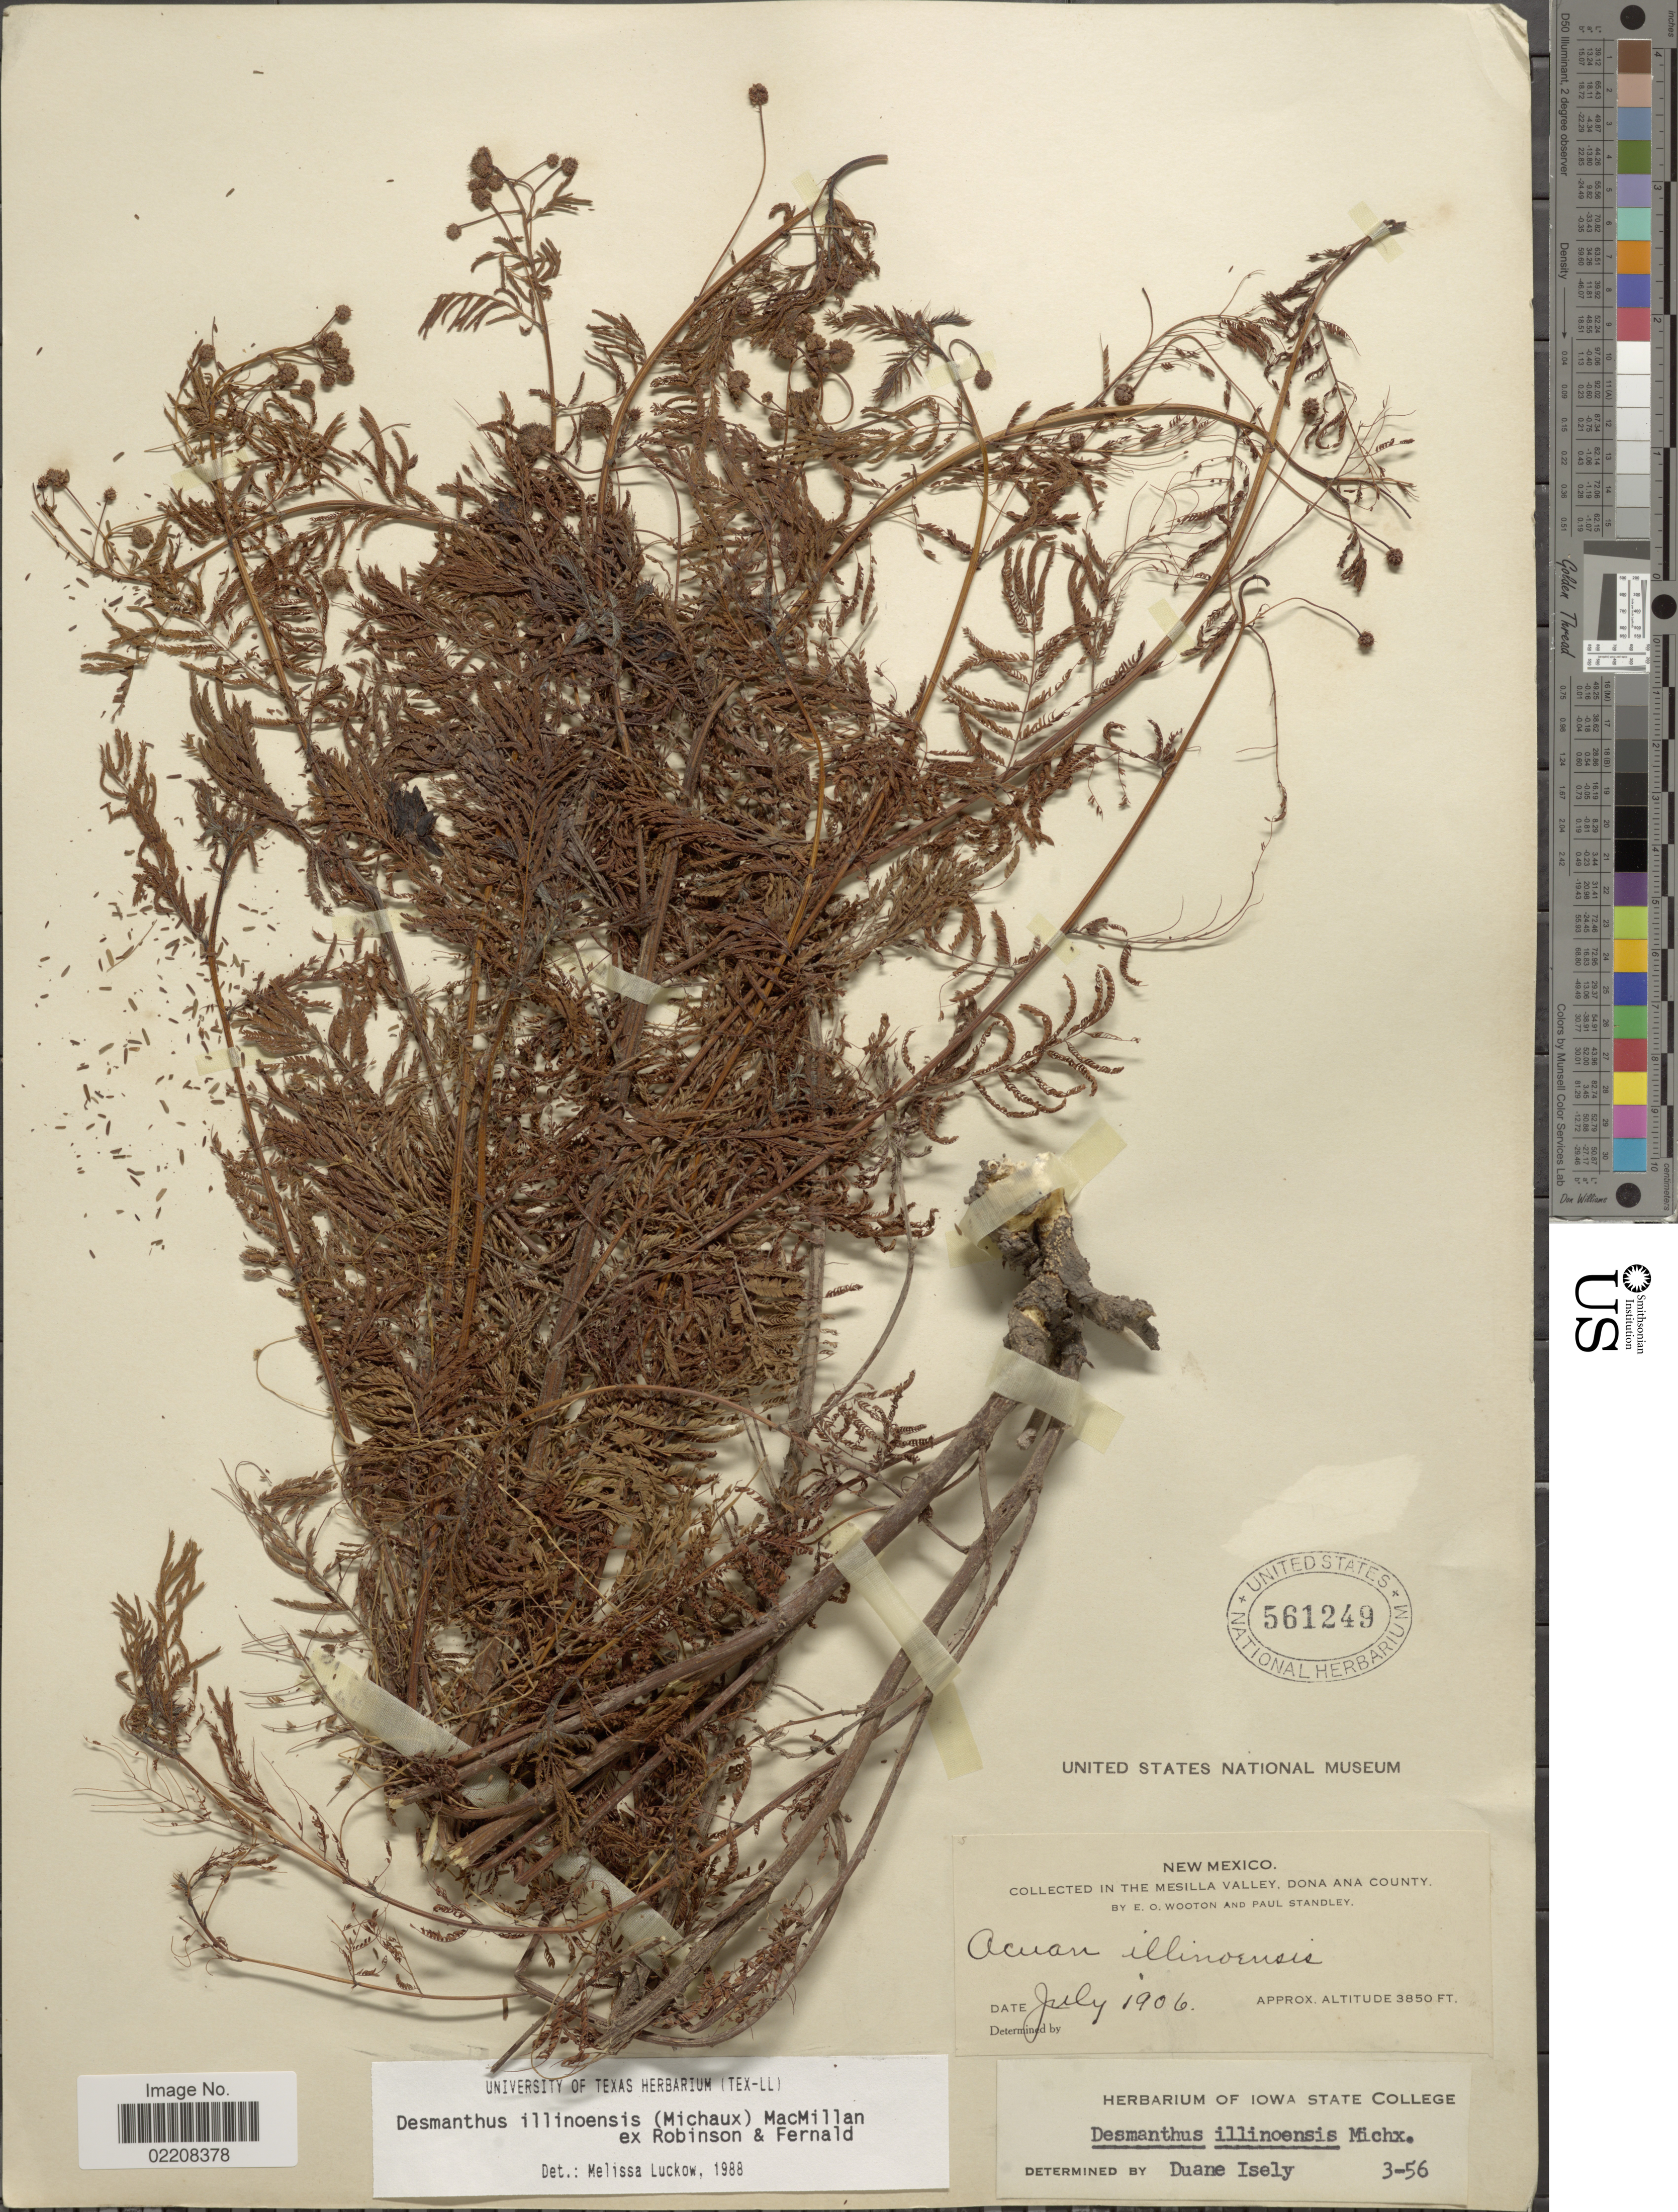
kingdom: Plantae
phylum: Tracheophyta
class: Magnoliopsida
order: Fabales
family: Fabaceae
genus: Desmanthus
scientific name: Desmanthus illinoensis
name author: (Michx.) MacMill.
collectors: E. O. Wooton & P. C. Standley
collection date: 1906-07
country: United States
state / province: New Mexico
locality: In the Mesilla Valley, Dona Ana County.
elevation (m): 1173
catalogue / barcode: US 561249